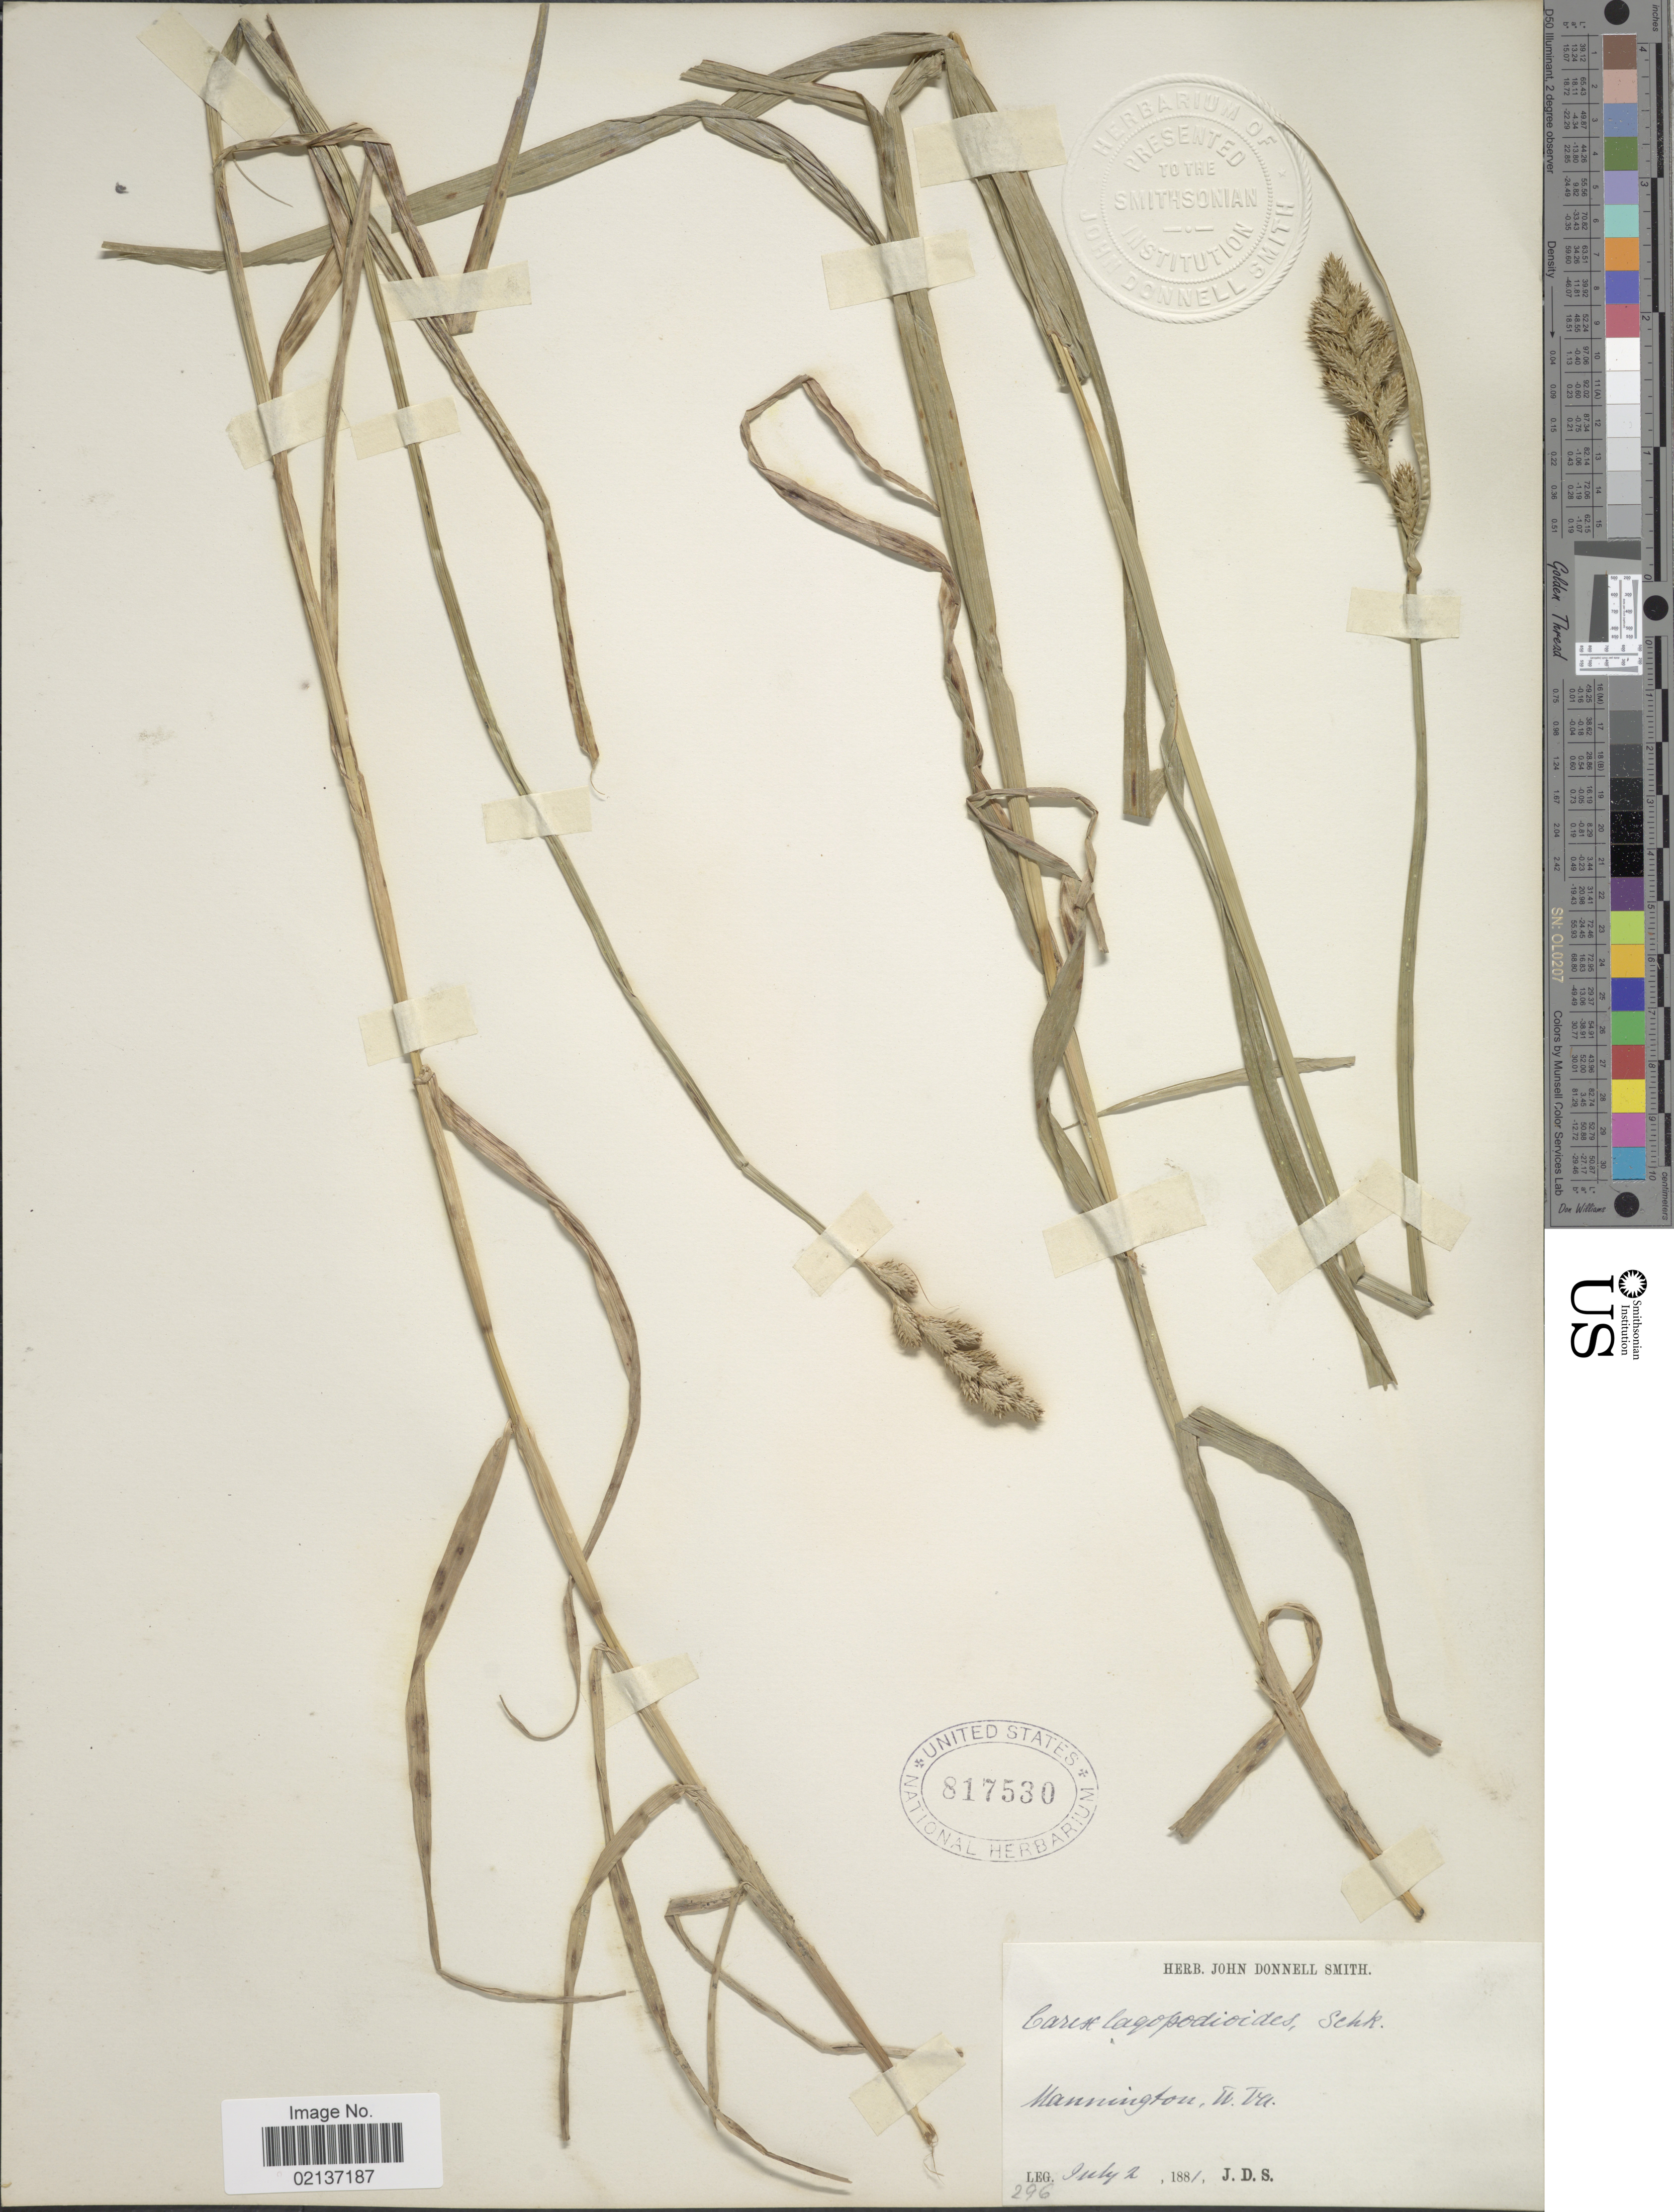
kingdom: Plantae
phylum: Tracheophyta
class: Liliopsida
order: Poales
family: Cyperaceae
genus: Carex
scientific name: Carex tribuloides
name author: Wahlenb.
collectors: J. Donnell Smith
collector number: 296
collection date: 1881-07-02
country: United States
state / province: Virginia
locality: Mannington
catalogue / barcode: US 817530